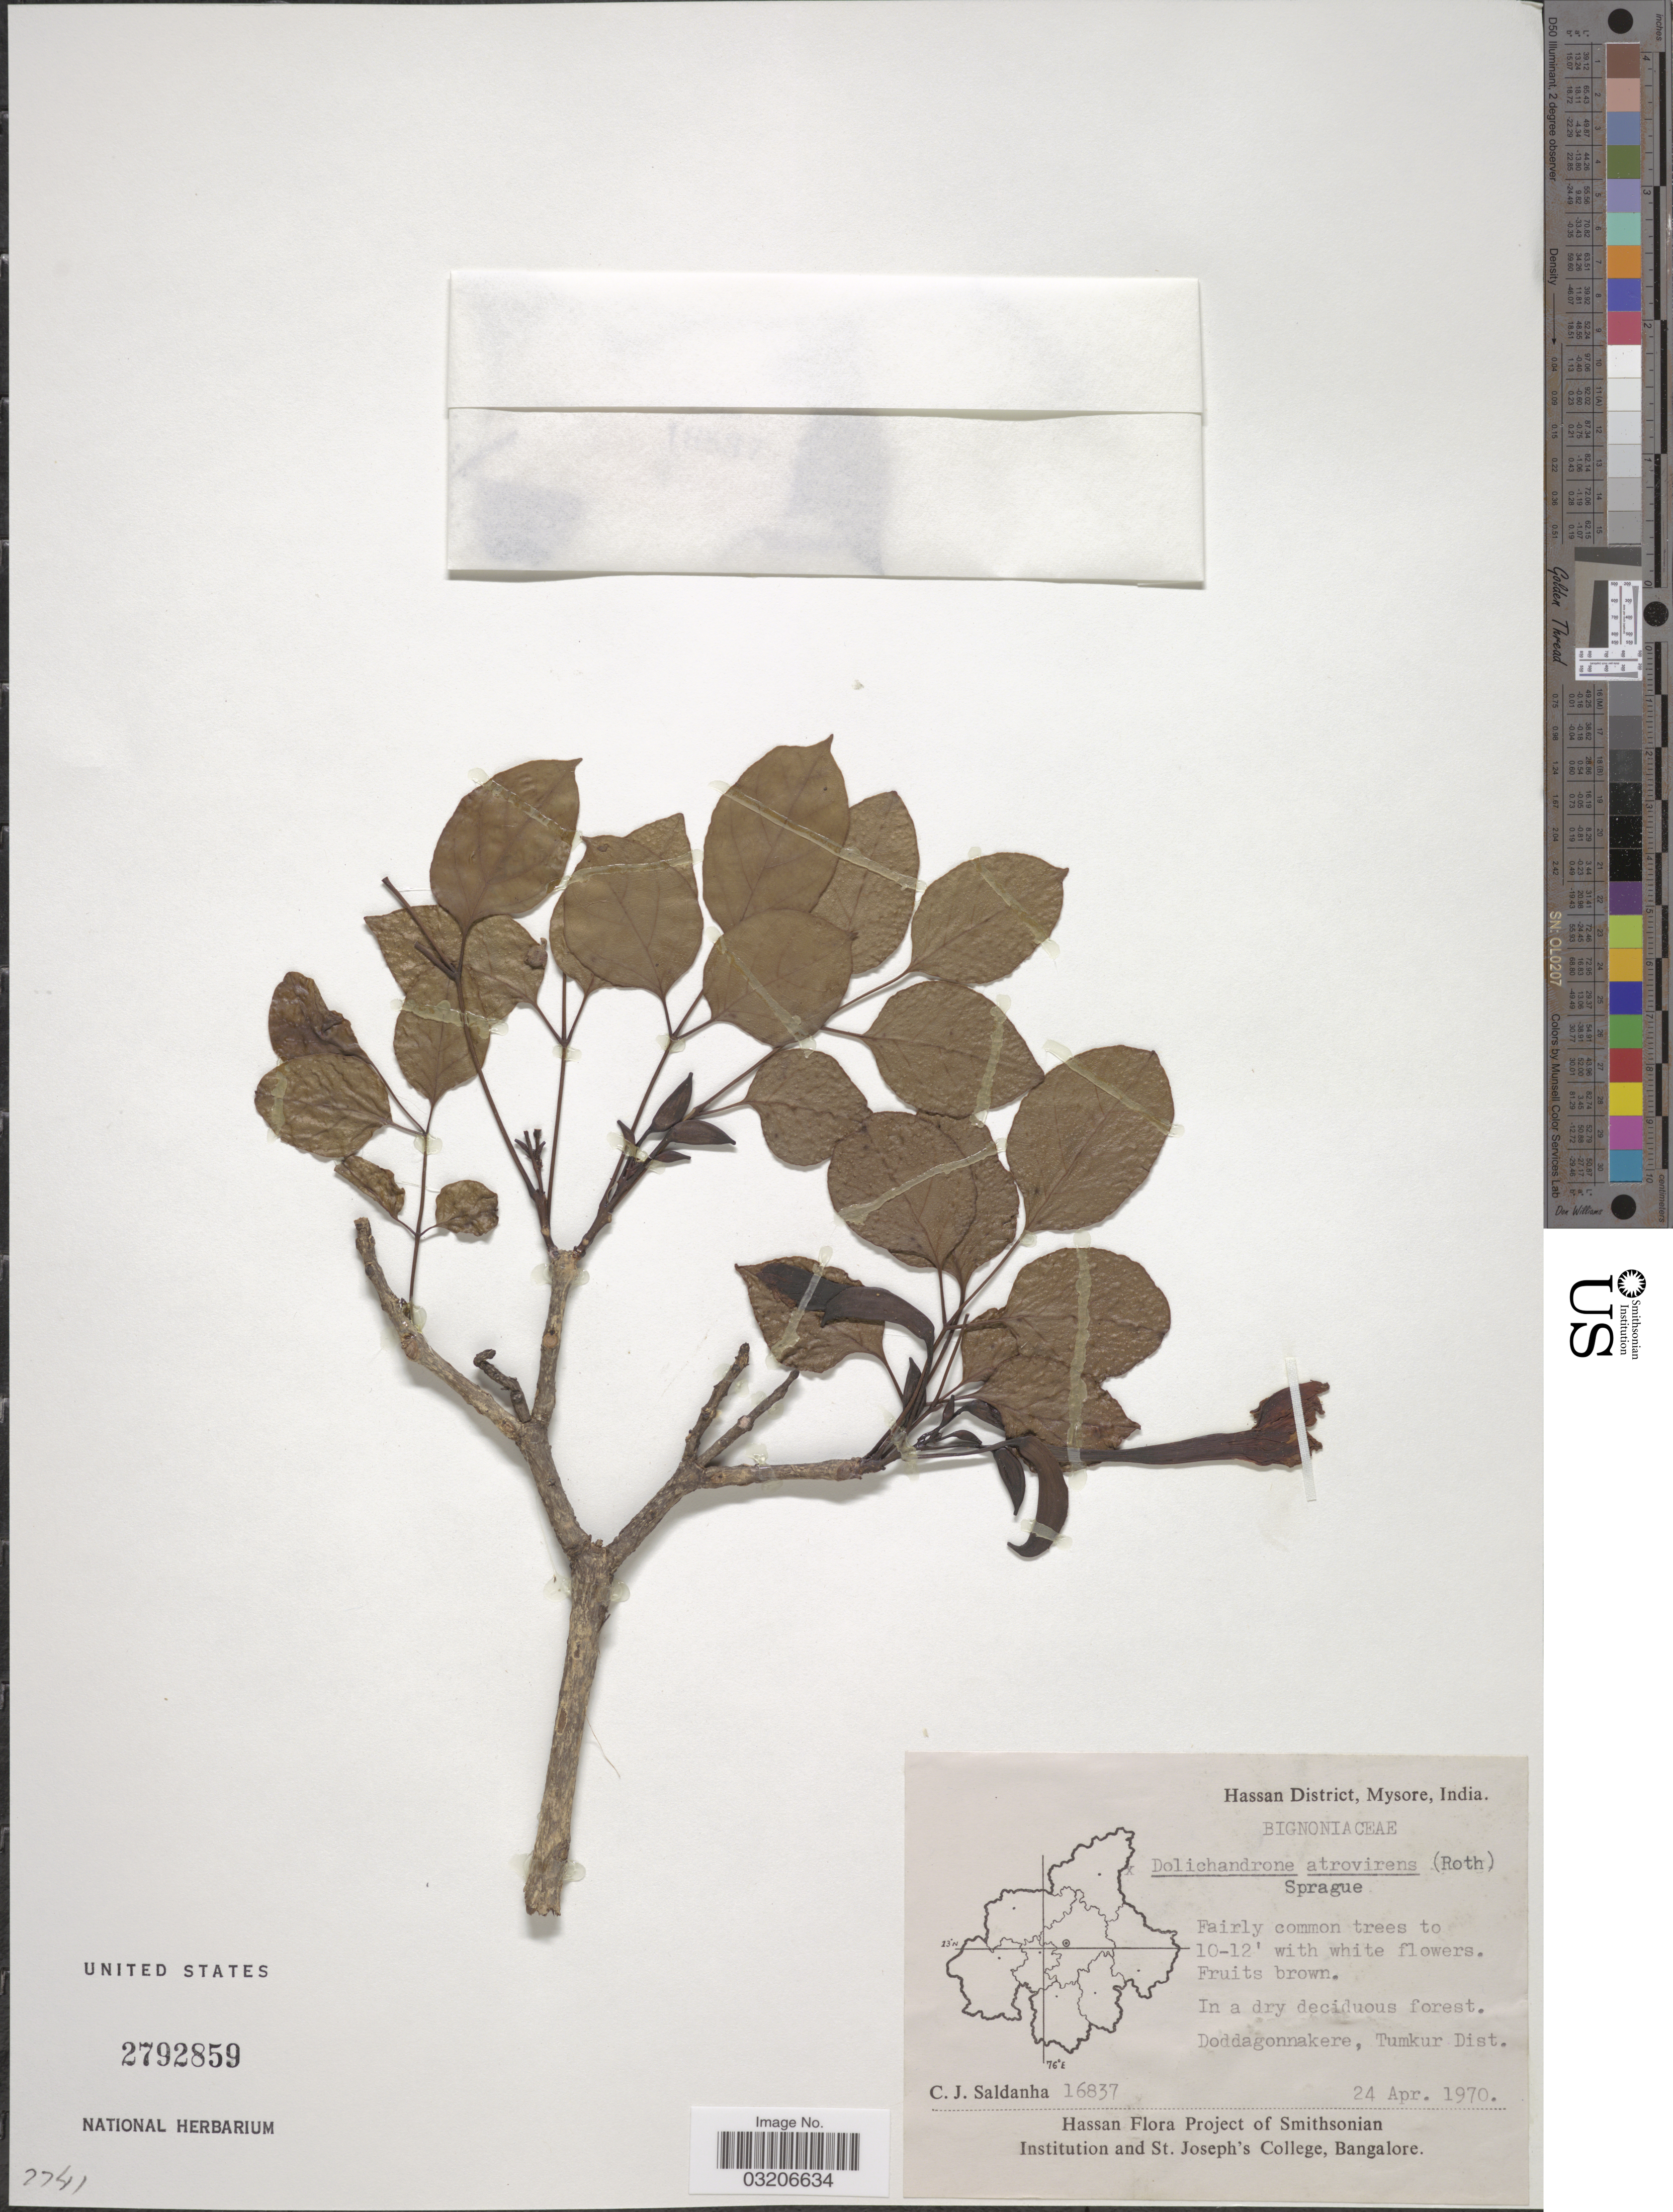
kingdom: Plantae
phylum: Tracheophyta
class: Magnoliopsida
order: Lamiales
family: Bignoniaceae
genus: Dolichandrone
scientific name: Dolichandrone atrovirens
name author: (Roth) K. Schum.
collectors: C. J. Saldanha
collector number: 16837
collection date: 1970-04-24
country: India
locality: Hassan District, Mysore. Doddagonnakere, Tumkur Dist.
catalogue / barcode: US 2792859